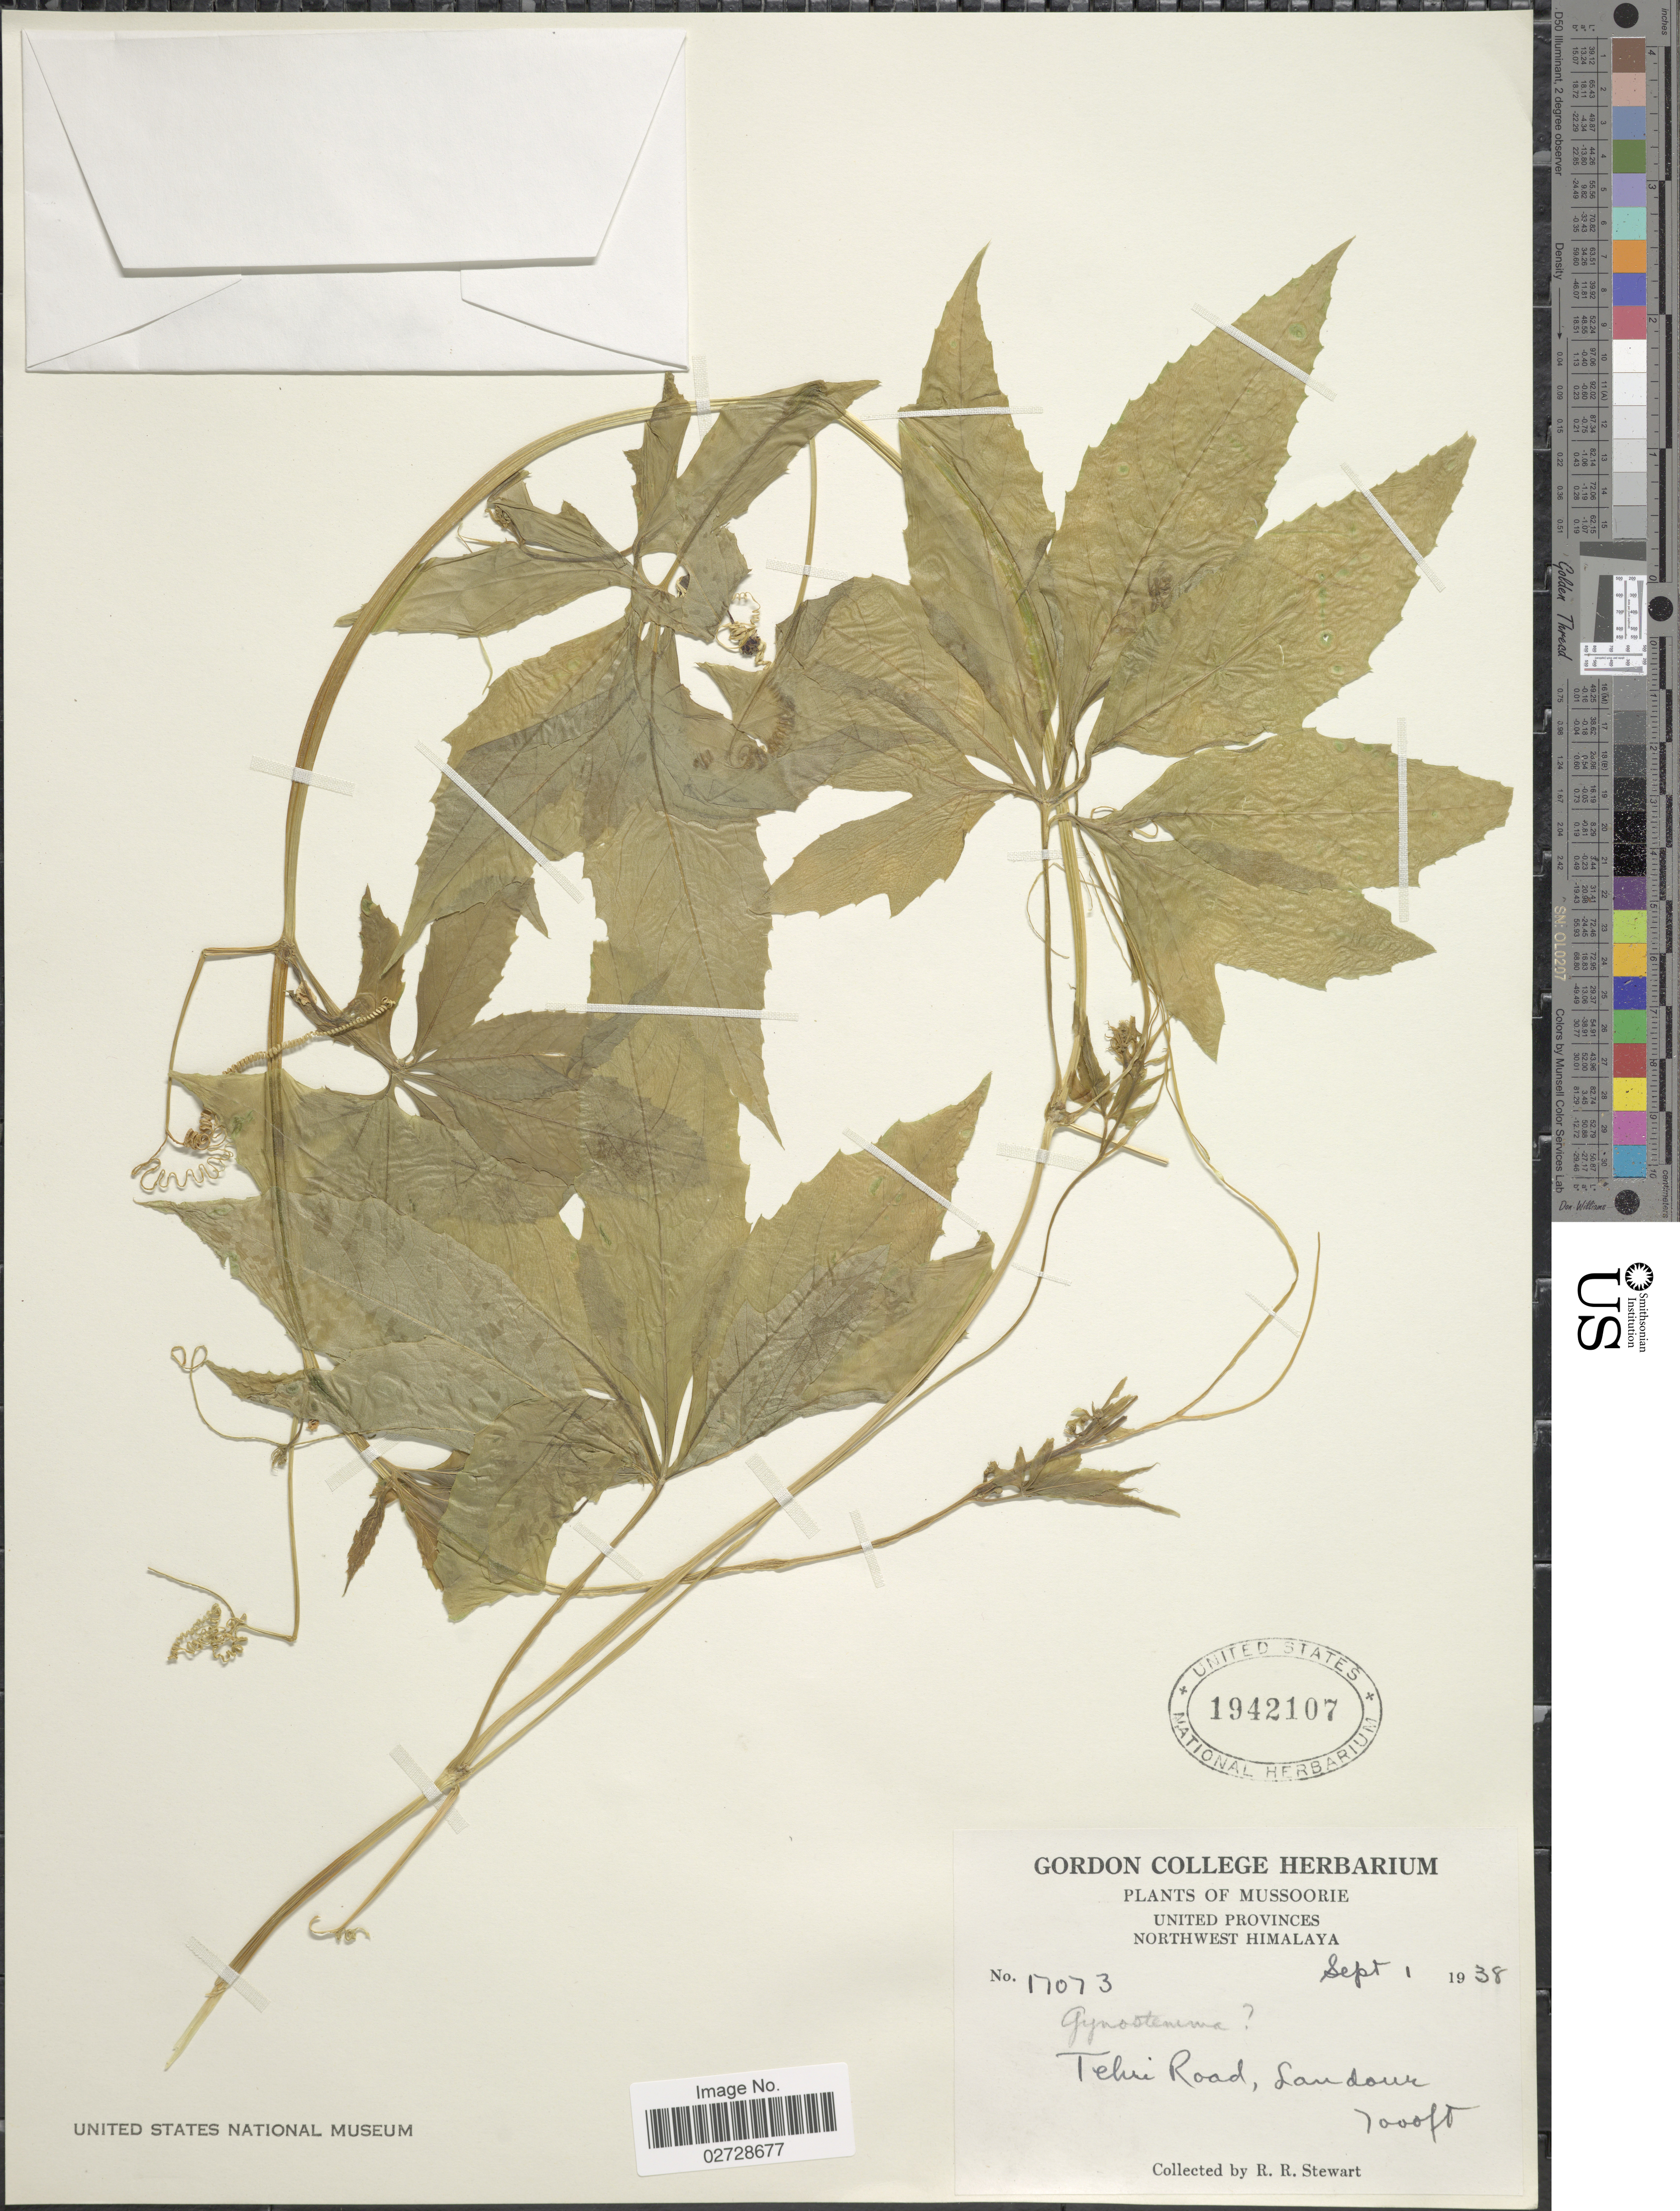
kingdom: Plantae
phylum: Tracheophyta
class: Magnoliopsida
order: Cucurbitales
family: Cucurbitaceae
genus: Gynostemma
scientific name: Gynostemma pentaphyllum var. pentaphyllum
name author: (Thunb.) Makino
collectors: R. R. Stewart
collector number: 17073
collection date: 1938-09-01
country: India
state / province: Uttarakhand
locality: Mussoorie, United Provinces, Northwest Himalaya, Tehri Road, Landour.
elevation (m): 2134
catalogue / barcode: US 1942107